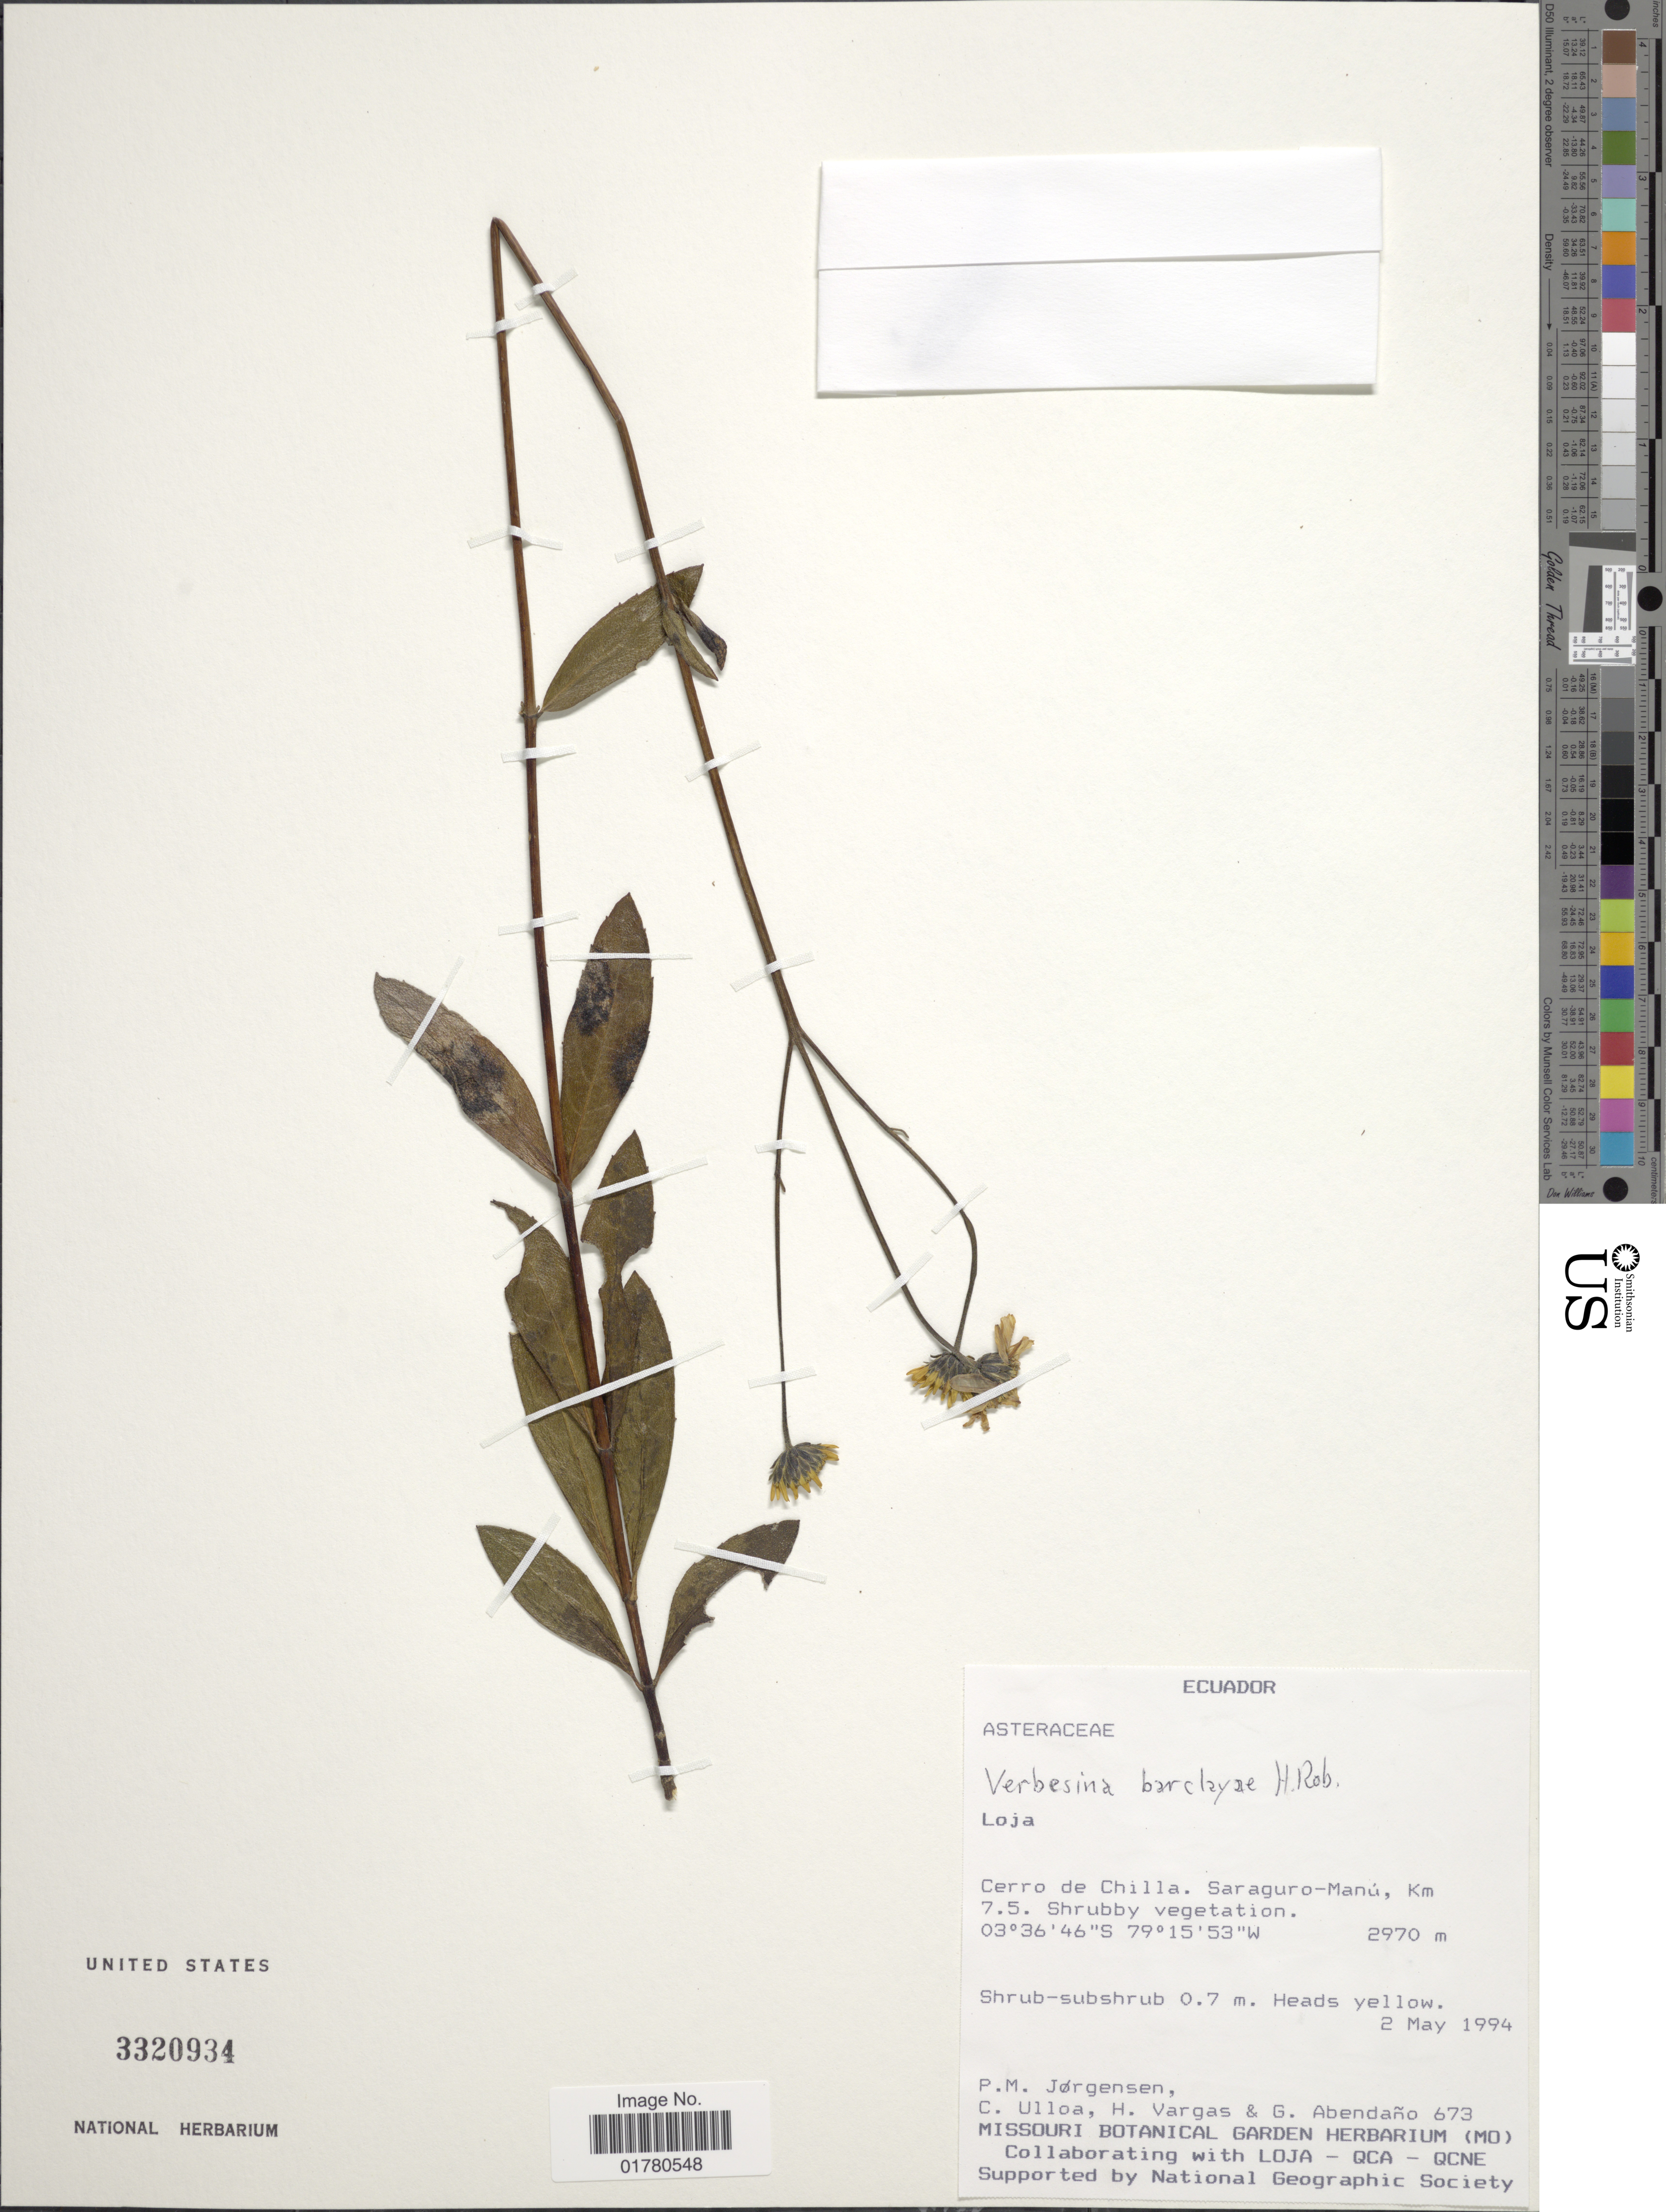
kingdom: Plantae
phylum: Tracheophyta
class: Magnoliopsida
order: Asterales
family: Asteraceae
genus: Verbesina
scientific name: Verbesina barclayae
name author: H. Rob.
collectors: P. Jørgensen, C. Ulloa, H. Vargas & G. Abendaño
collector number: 673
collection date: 1994-05-02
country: Ecuador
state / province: Loja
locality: Cerro de Chilla. Saraguro-Manú, km 7.5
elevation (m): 2970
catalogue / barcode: US 3320934